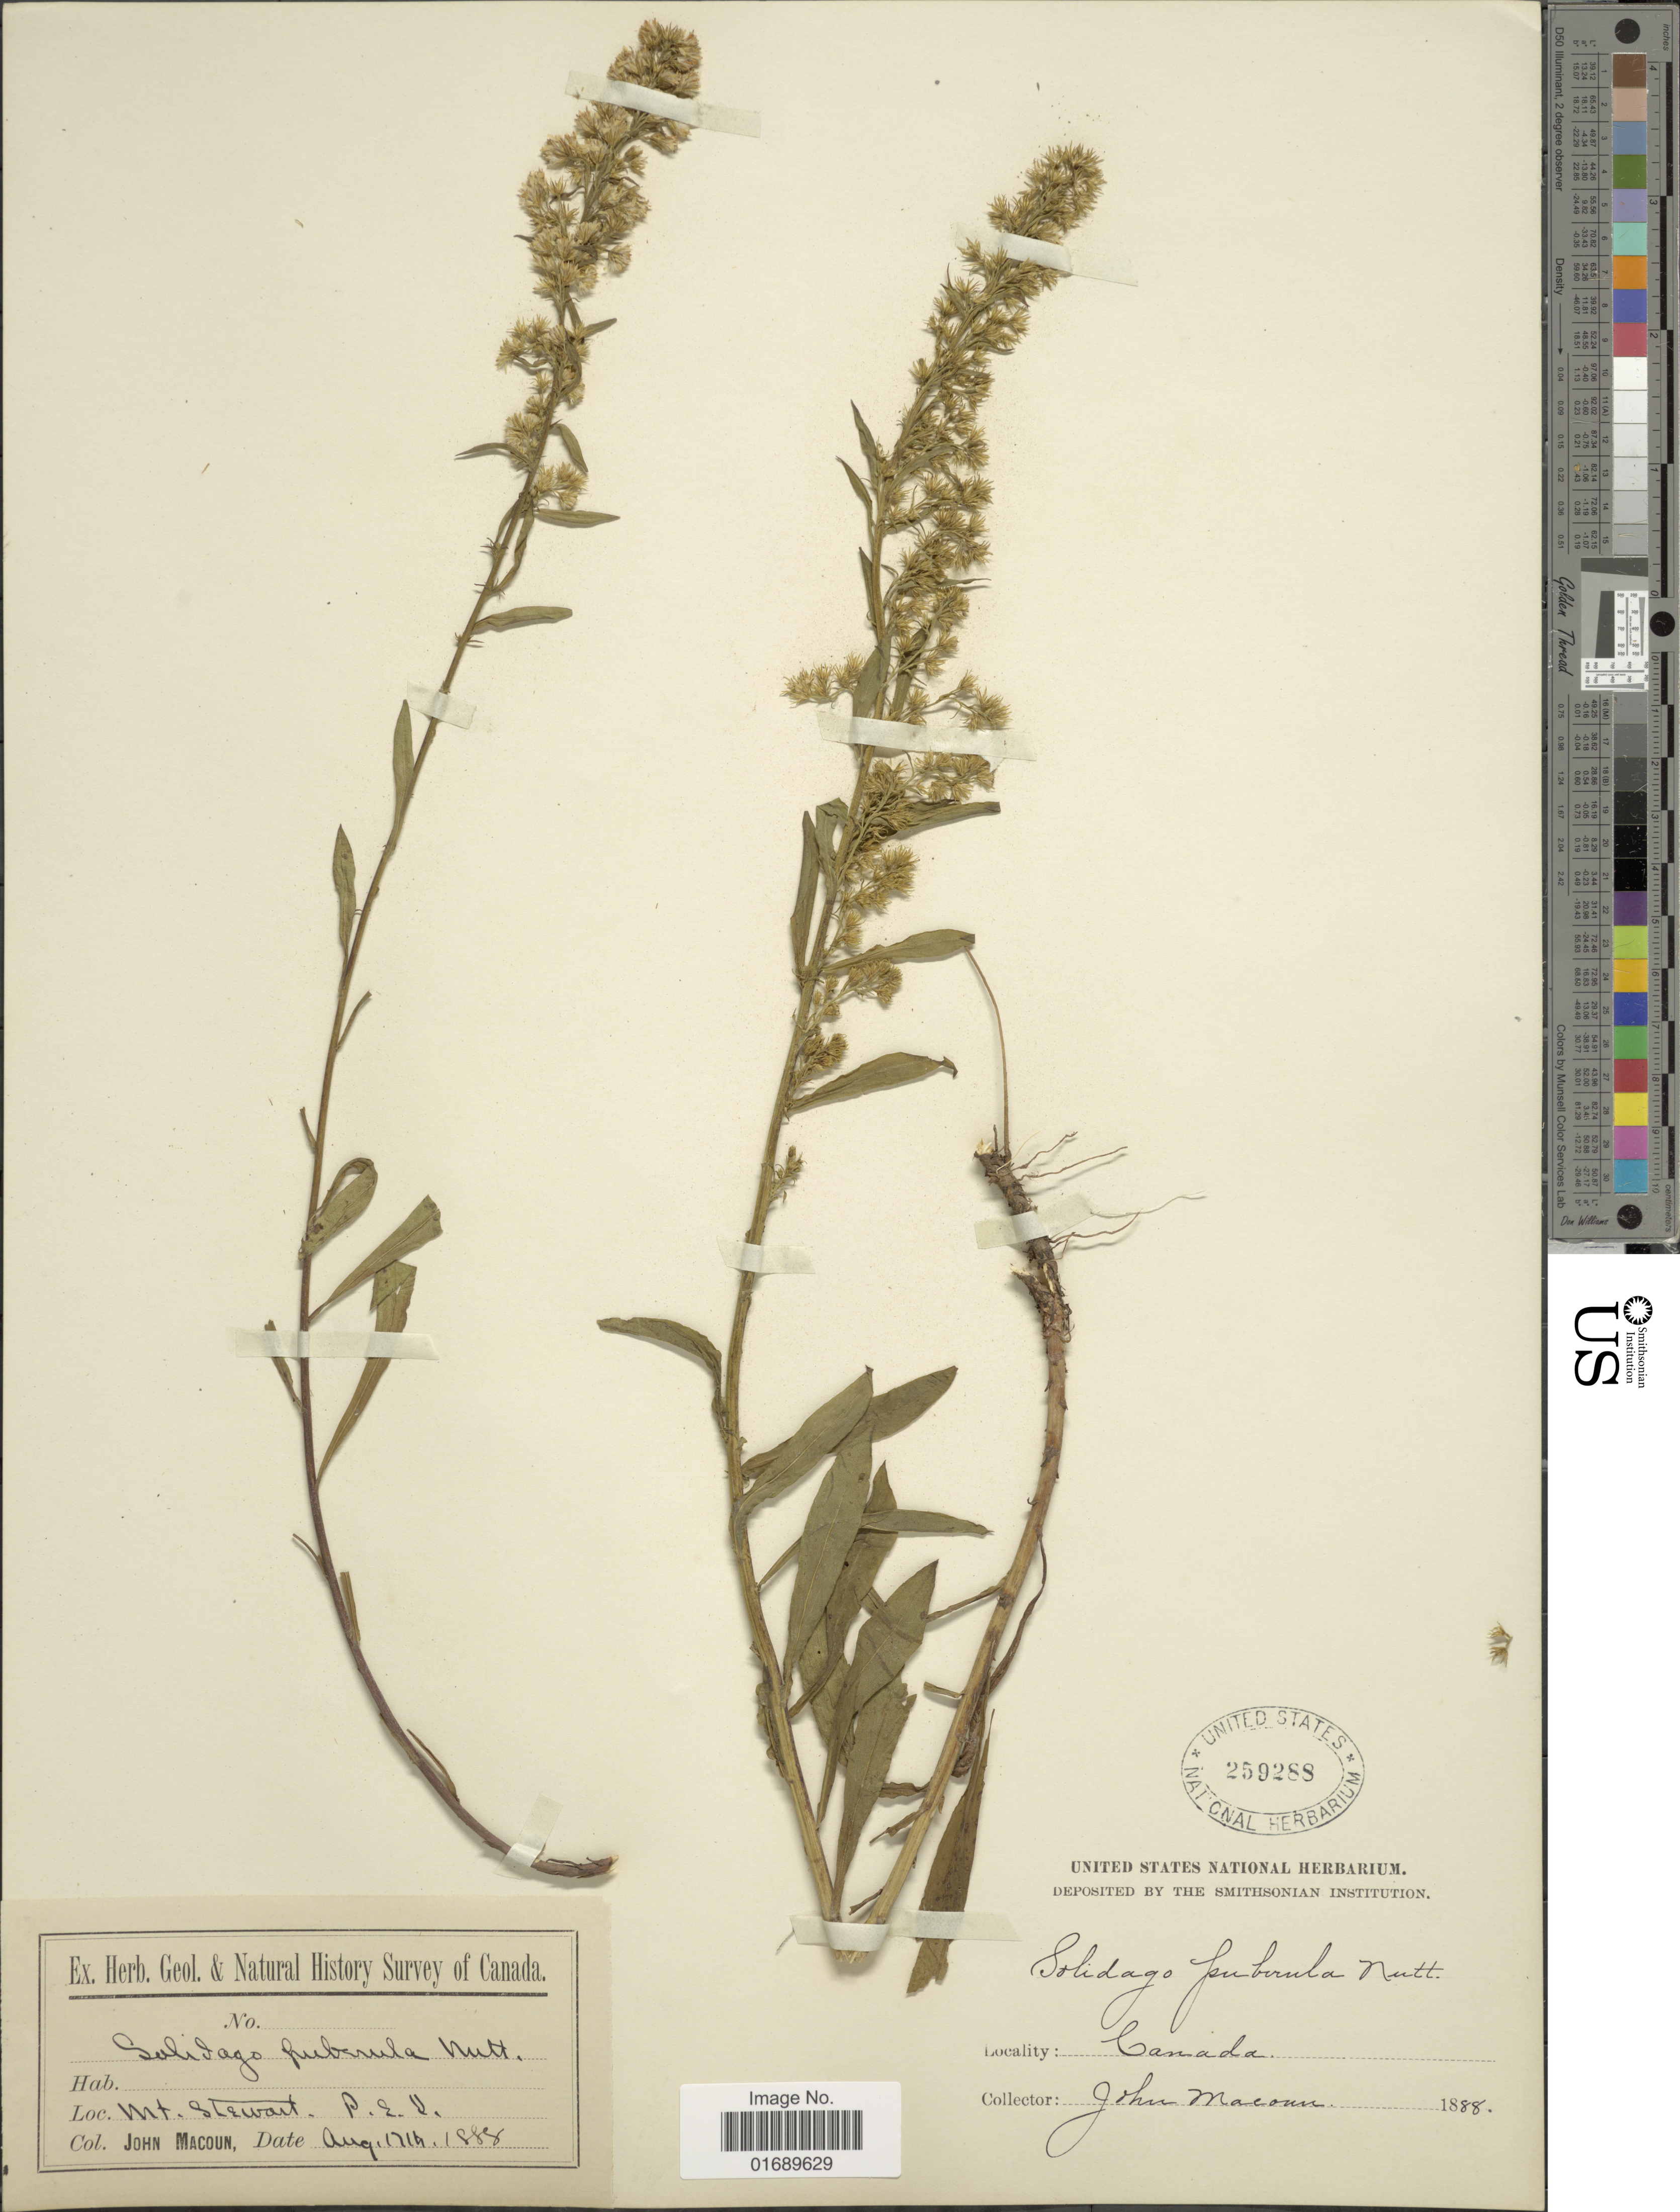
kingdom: Plantae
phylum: Tracheophyta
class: Magnoliopsida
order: Asterales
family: Asteraceae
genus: Solidago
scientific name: Solidago puberula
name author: Nutt.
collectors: J. Macoun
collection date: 1888-08-17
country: Canada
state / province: Prince Edward Island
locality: Mt Stewart, P.E.I.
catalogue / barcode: US 259288